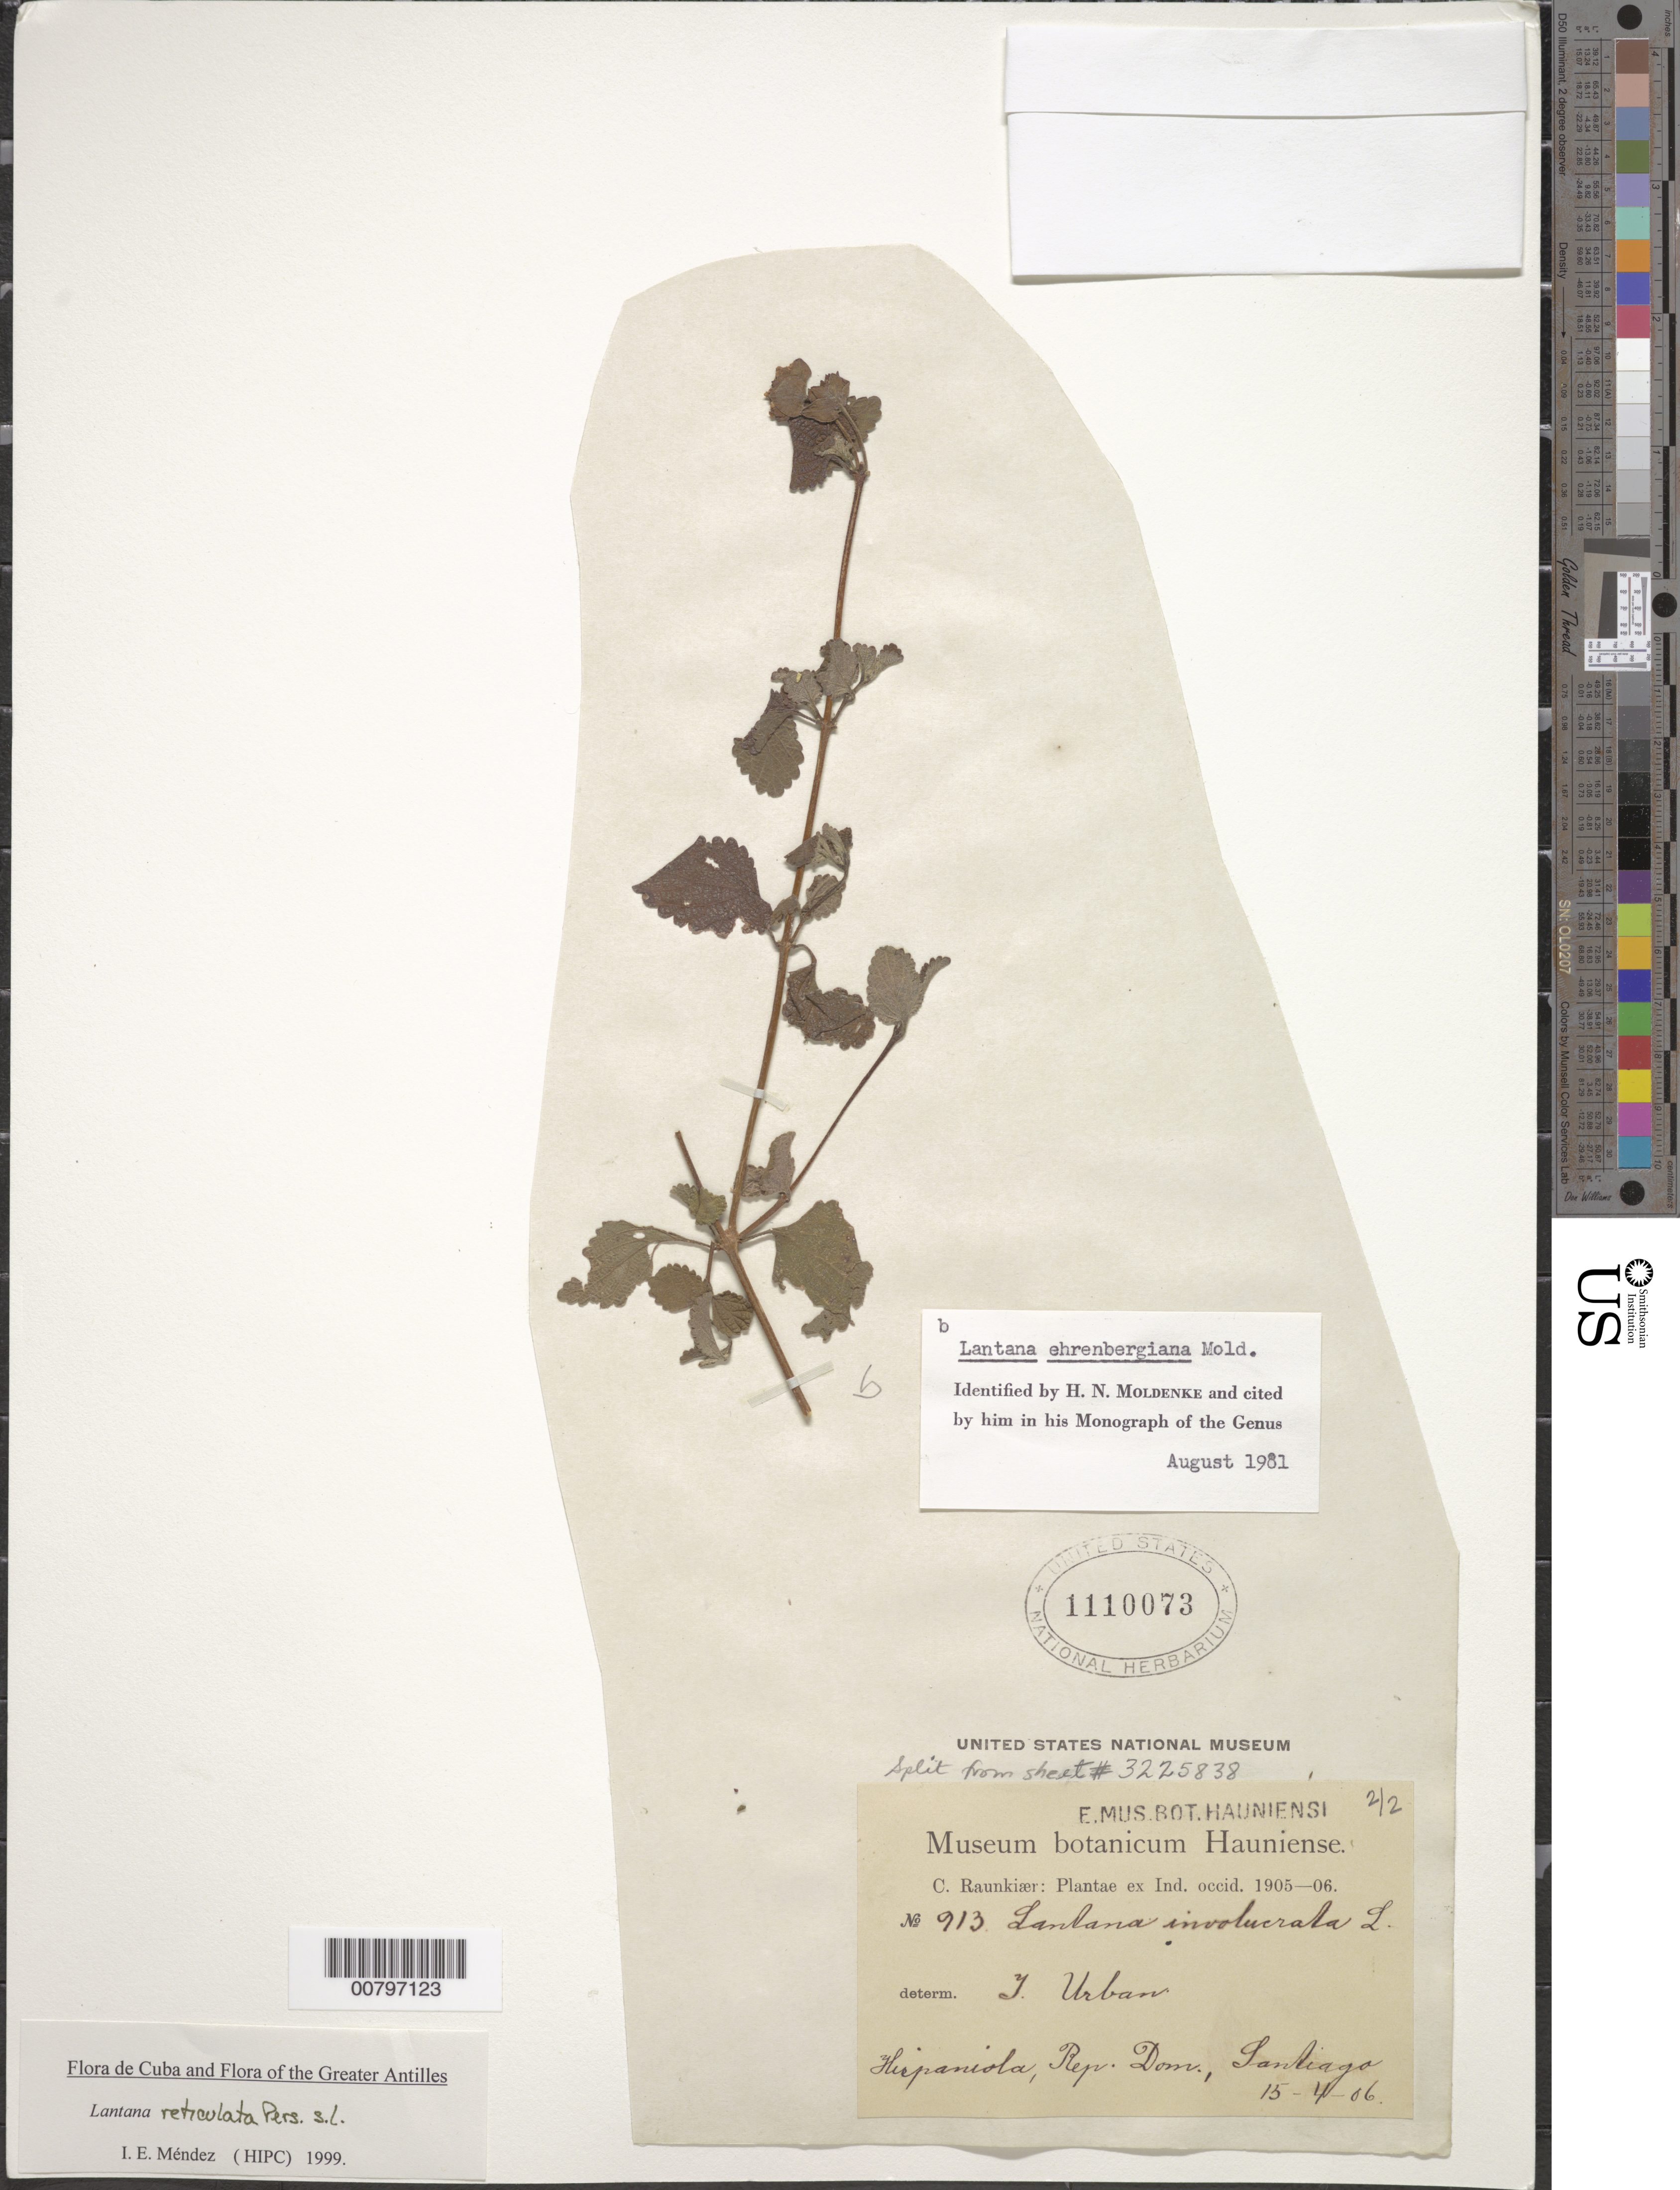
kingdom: Plantae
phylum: Tracheophyta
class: Magnoliopsida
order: Lamiales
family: Verbenaceae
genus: Lantana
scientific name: Lantana reticulata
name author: Pers.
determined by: Méndez, Isidro E., (HIPC)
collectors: C. C. Raunkiaer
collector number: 913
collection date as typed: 15 Apr 1906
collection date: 1906-04-15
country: Dominican Republic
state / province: Santiago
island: Hispaniola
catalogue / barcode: US 1110073